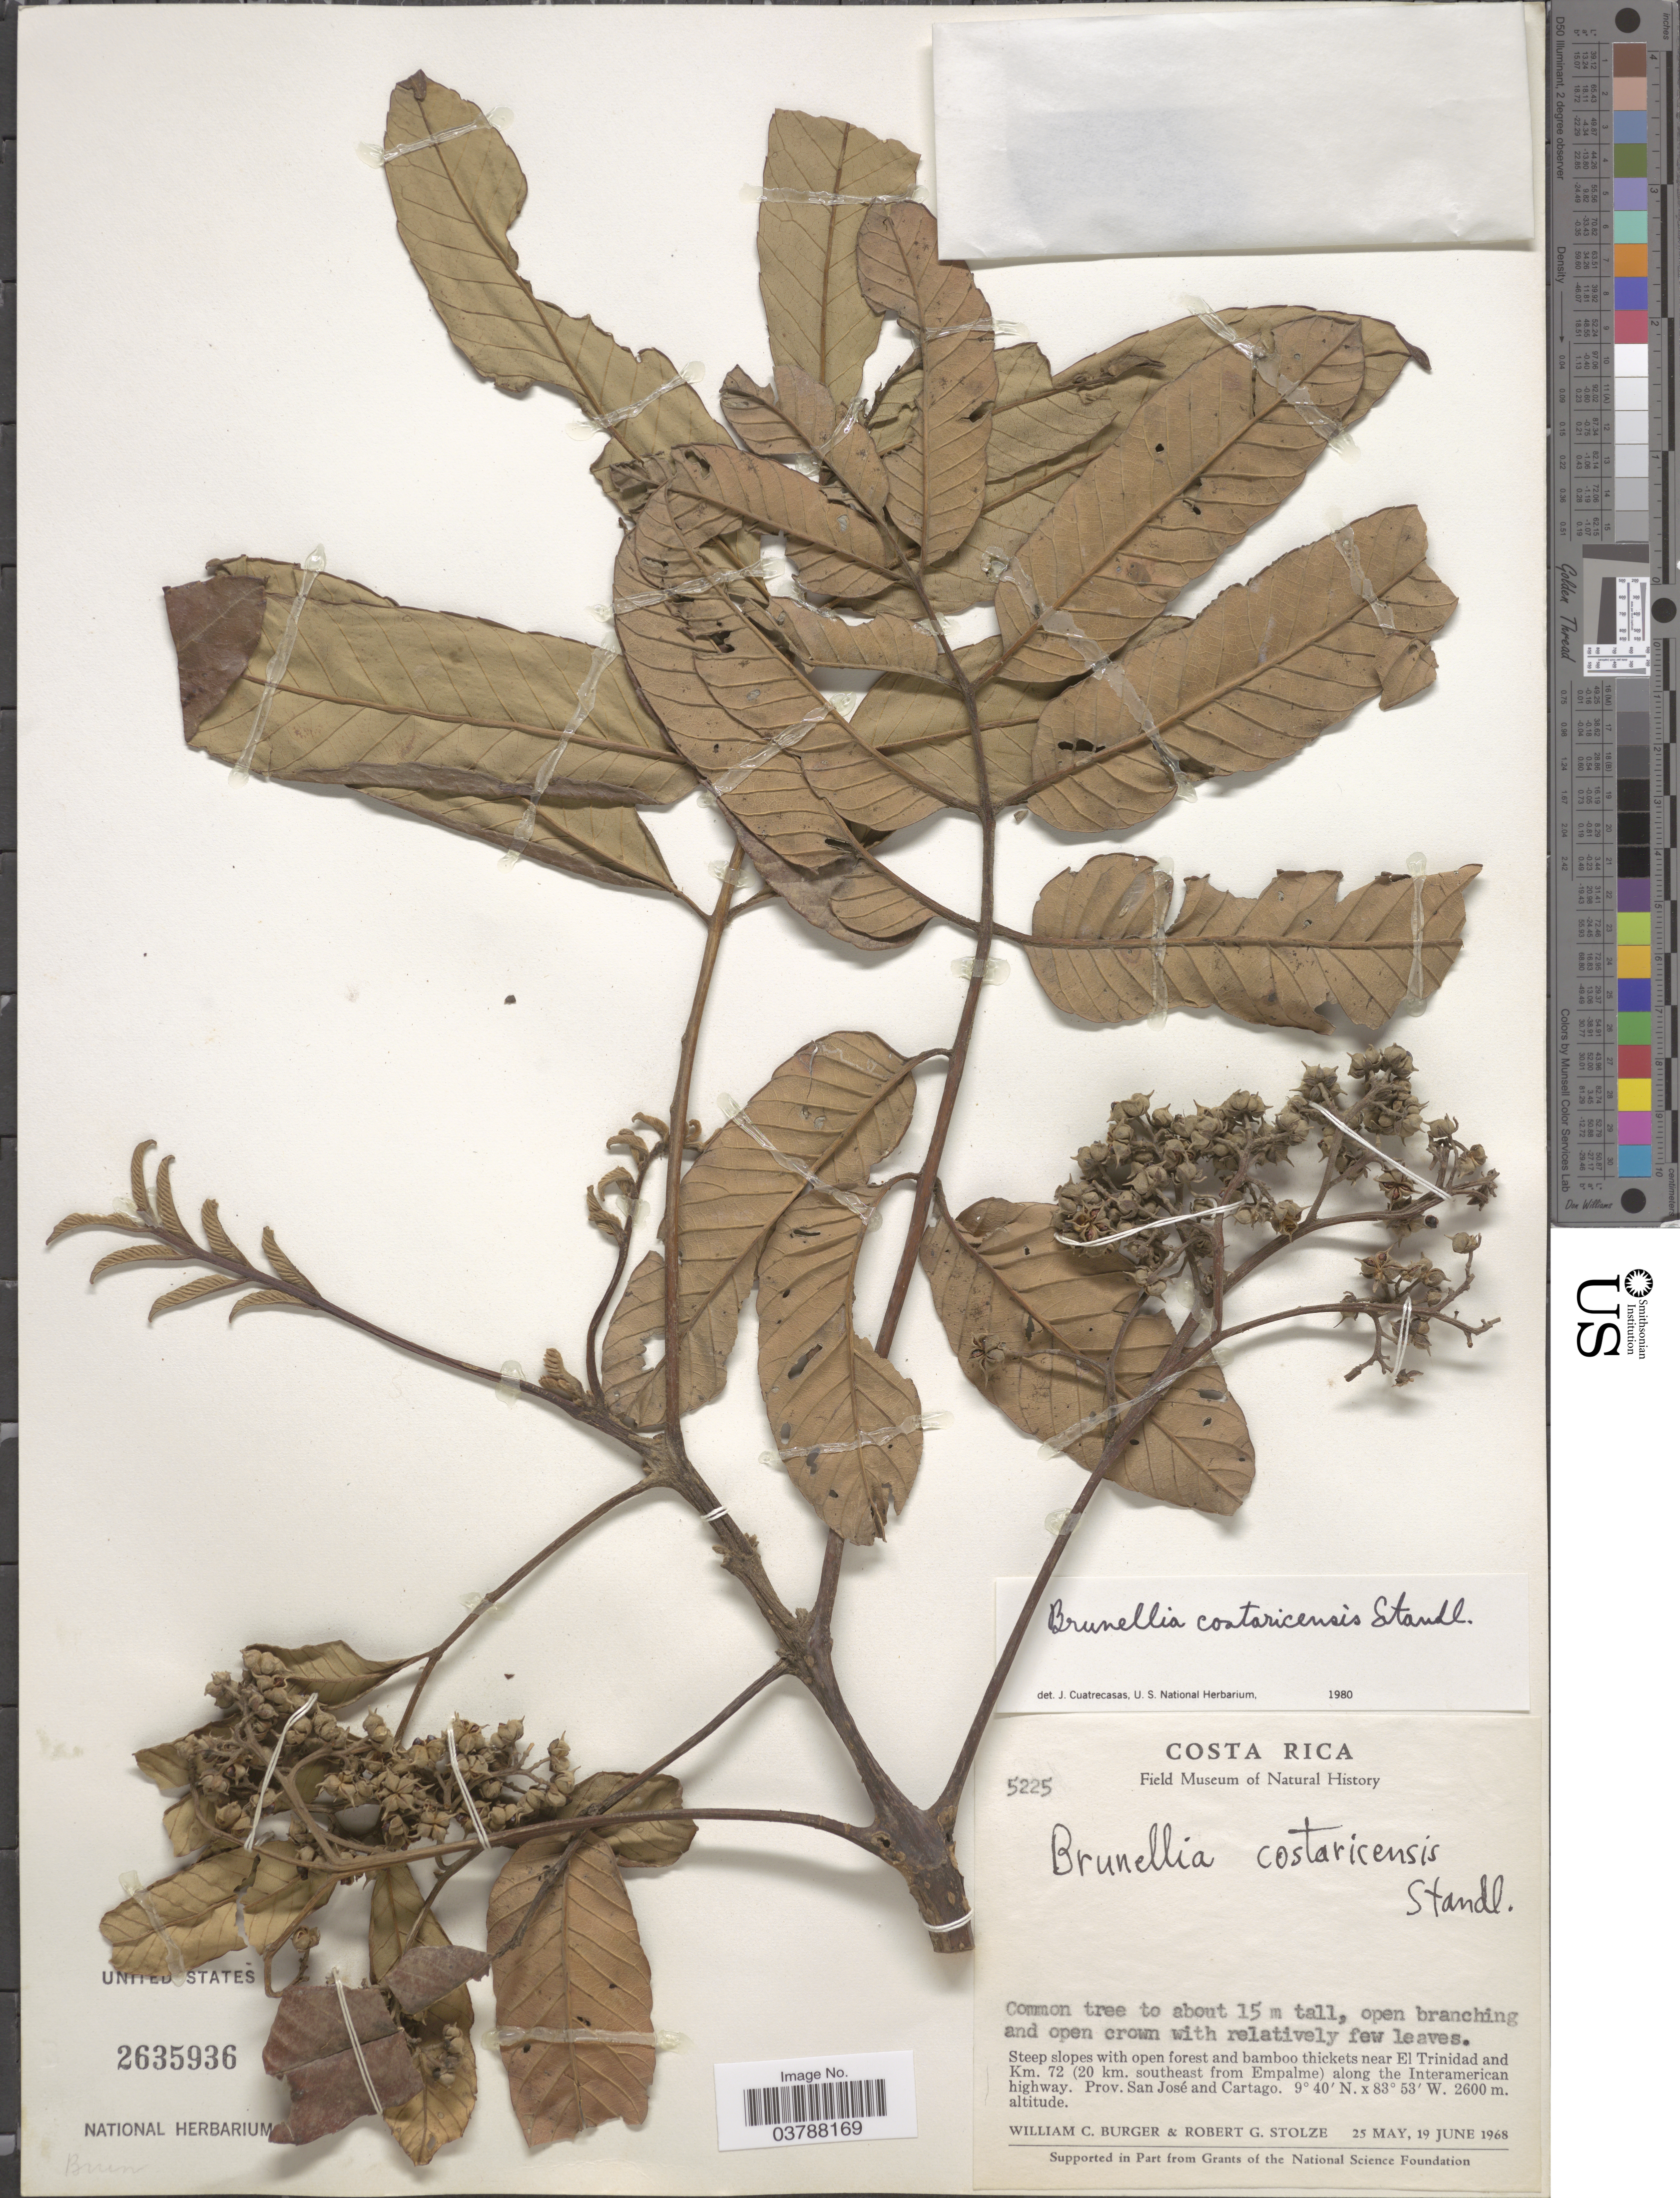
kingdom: Plantae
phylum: Tracheophyta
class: Magnoliopsida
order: Oxalidales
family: Brunelliaceae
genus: Brunellia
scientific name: Brunellia costaricensis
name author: Standl.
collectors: W. Burger & R. G. Stolze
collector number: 5225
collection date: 1968-05-25/1968-06-19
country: Costa Rica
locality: Near El Trinidad and Km. 72 (20 km. southeast from Empalme) along the Interamerican highway. Prov. San José and Cartago.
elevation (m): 2600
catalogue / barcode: US 2635936